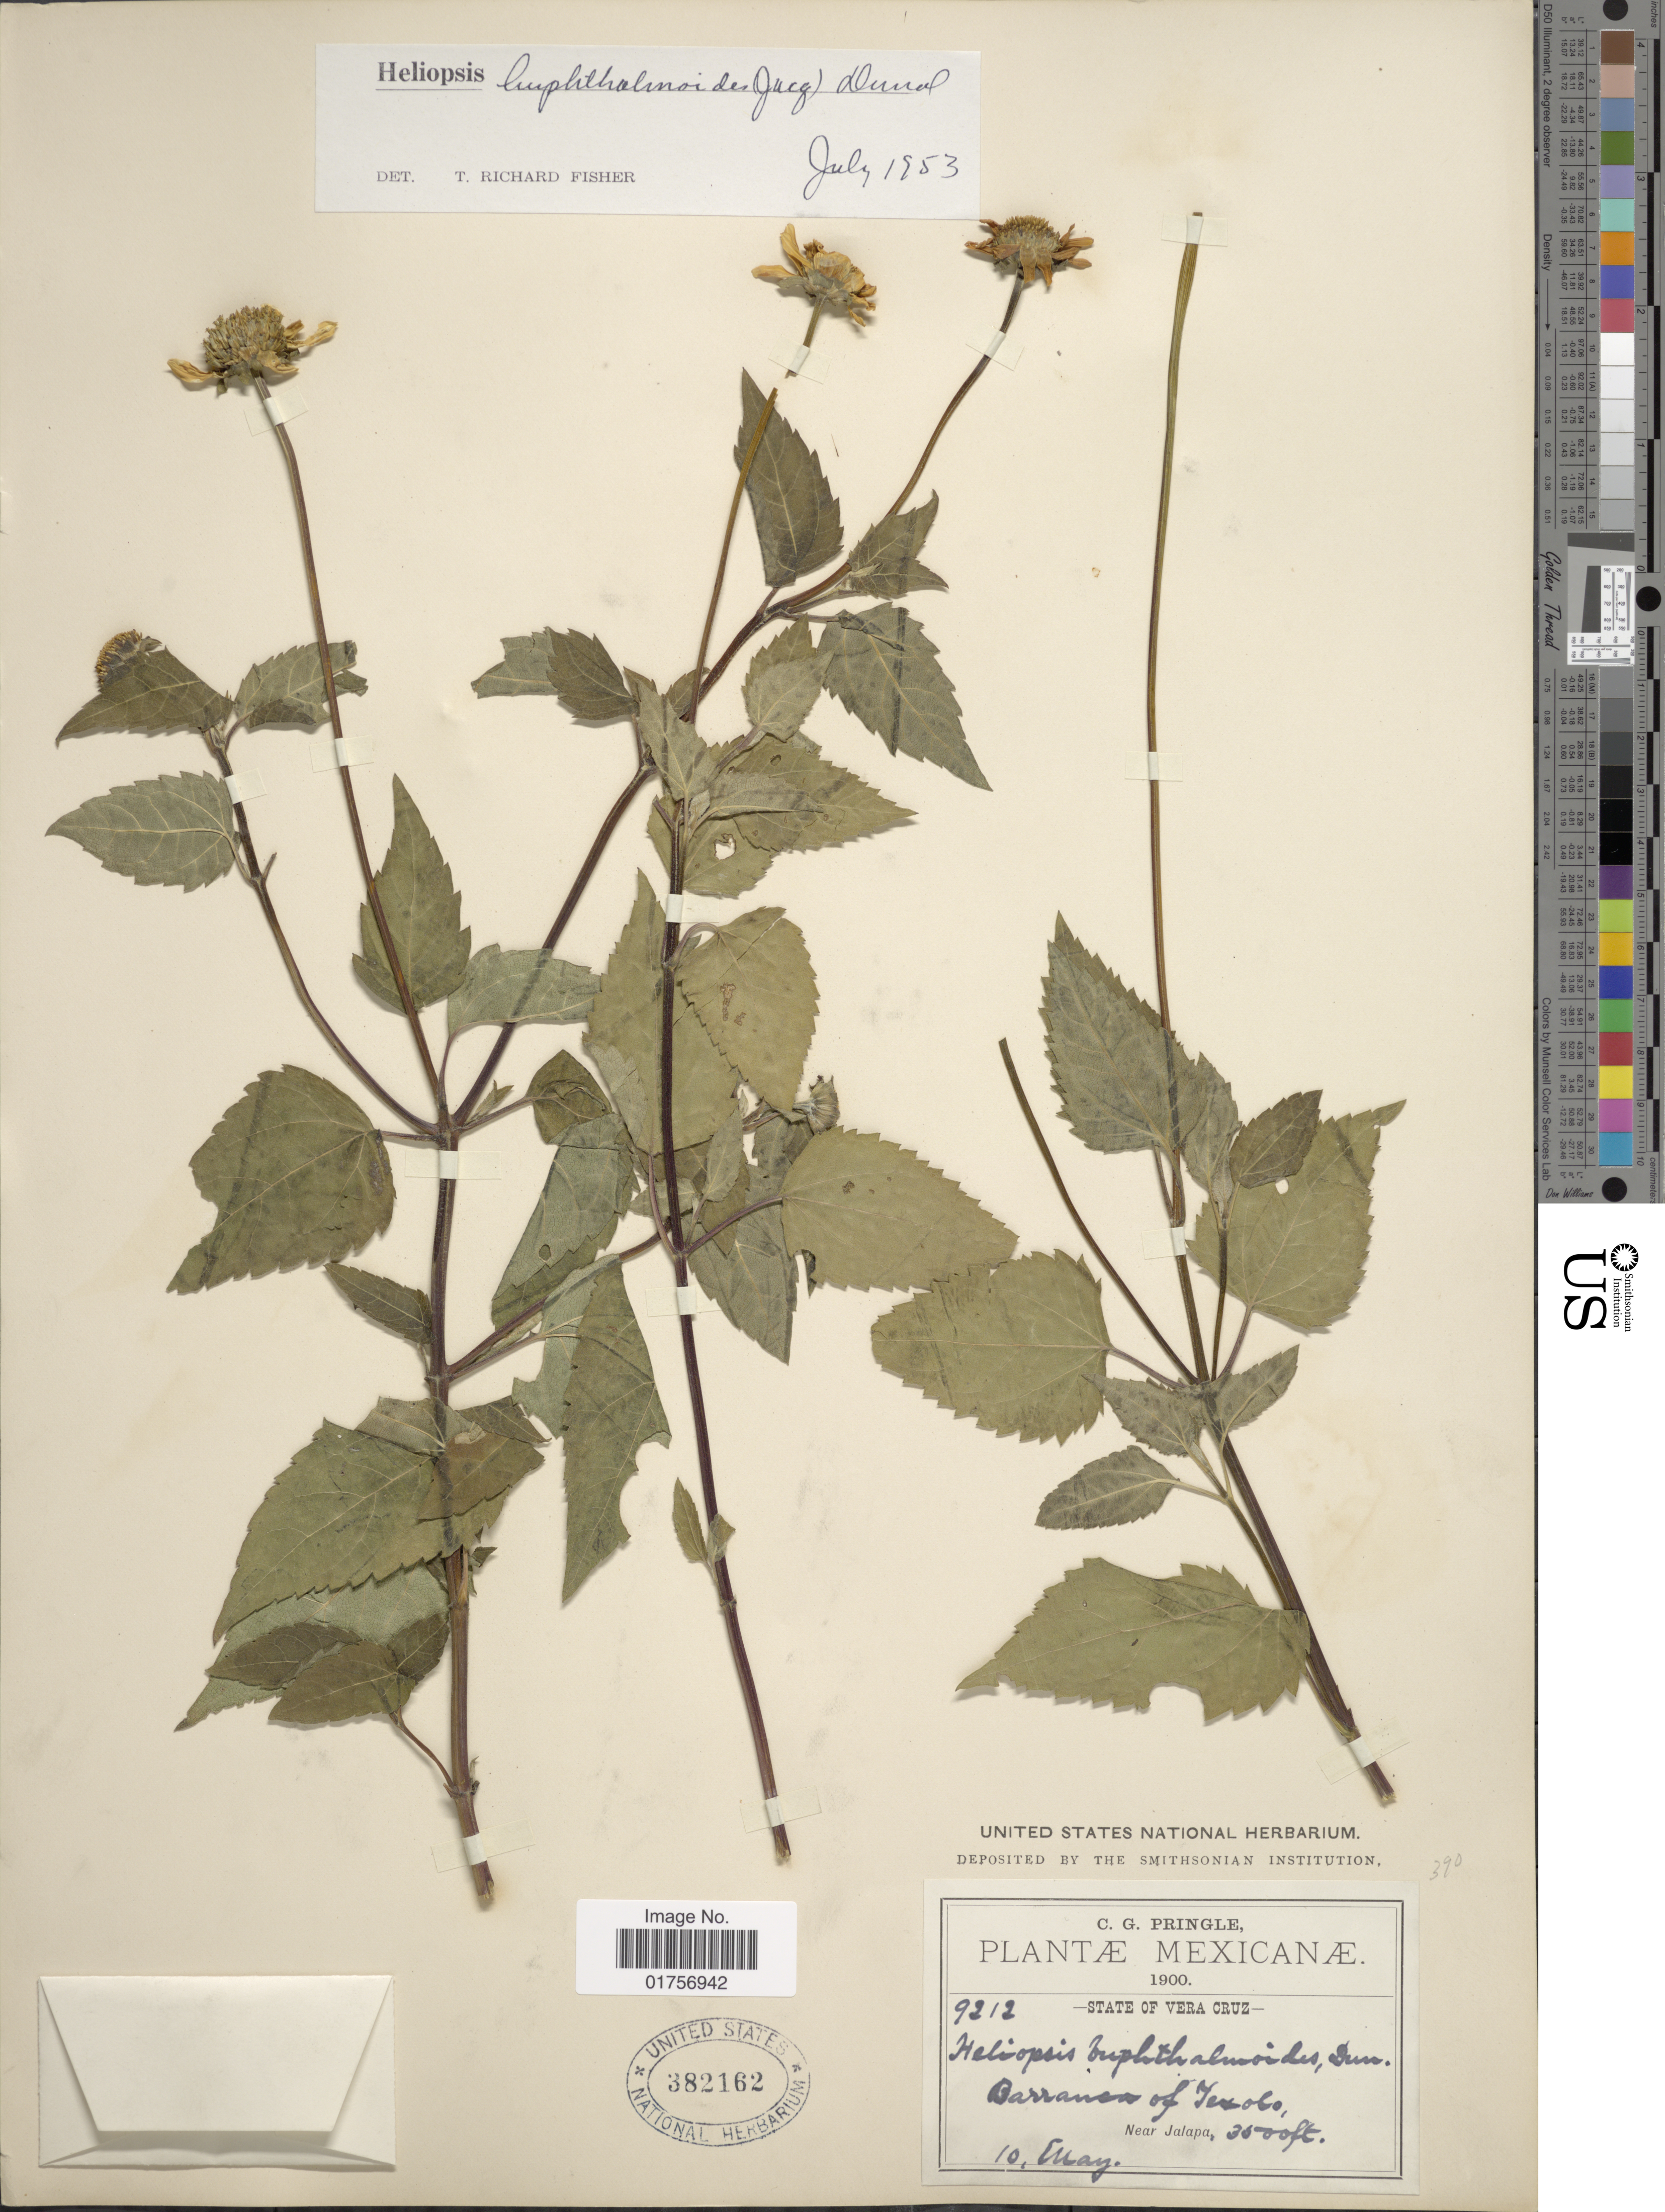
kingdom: Plantae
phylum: Tracheophyta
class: Magnoliopsida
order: Asterales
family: Asteraceae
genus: Heliopsis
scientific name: Heliopsis buphthalmoides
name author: (Jacq.) Dunal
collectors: C. G. Pringle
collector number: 9212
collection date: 1900-05-10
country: Mexico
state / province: Veracruz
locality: Barranca of Texolo, near Jalapa, state of Vera Cruz.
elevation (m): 1067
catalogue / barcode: US 382162